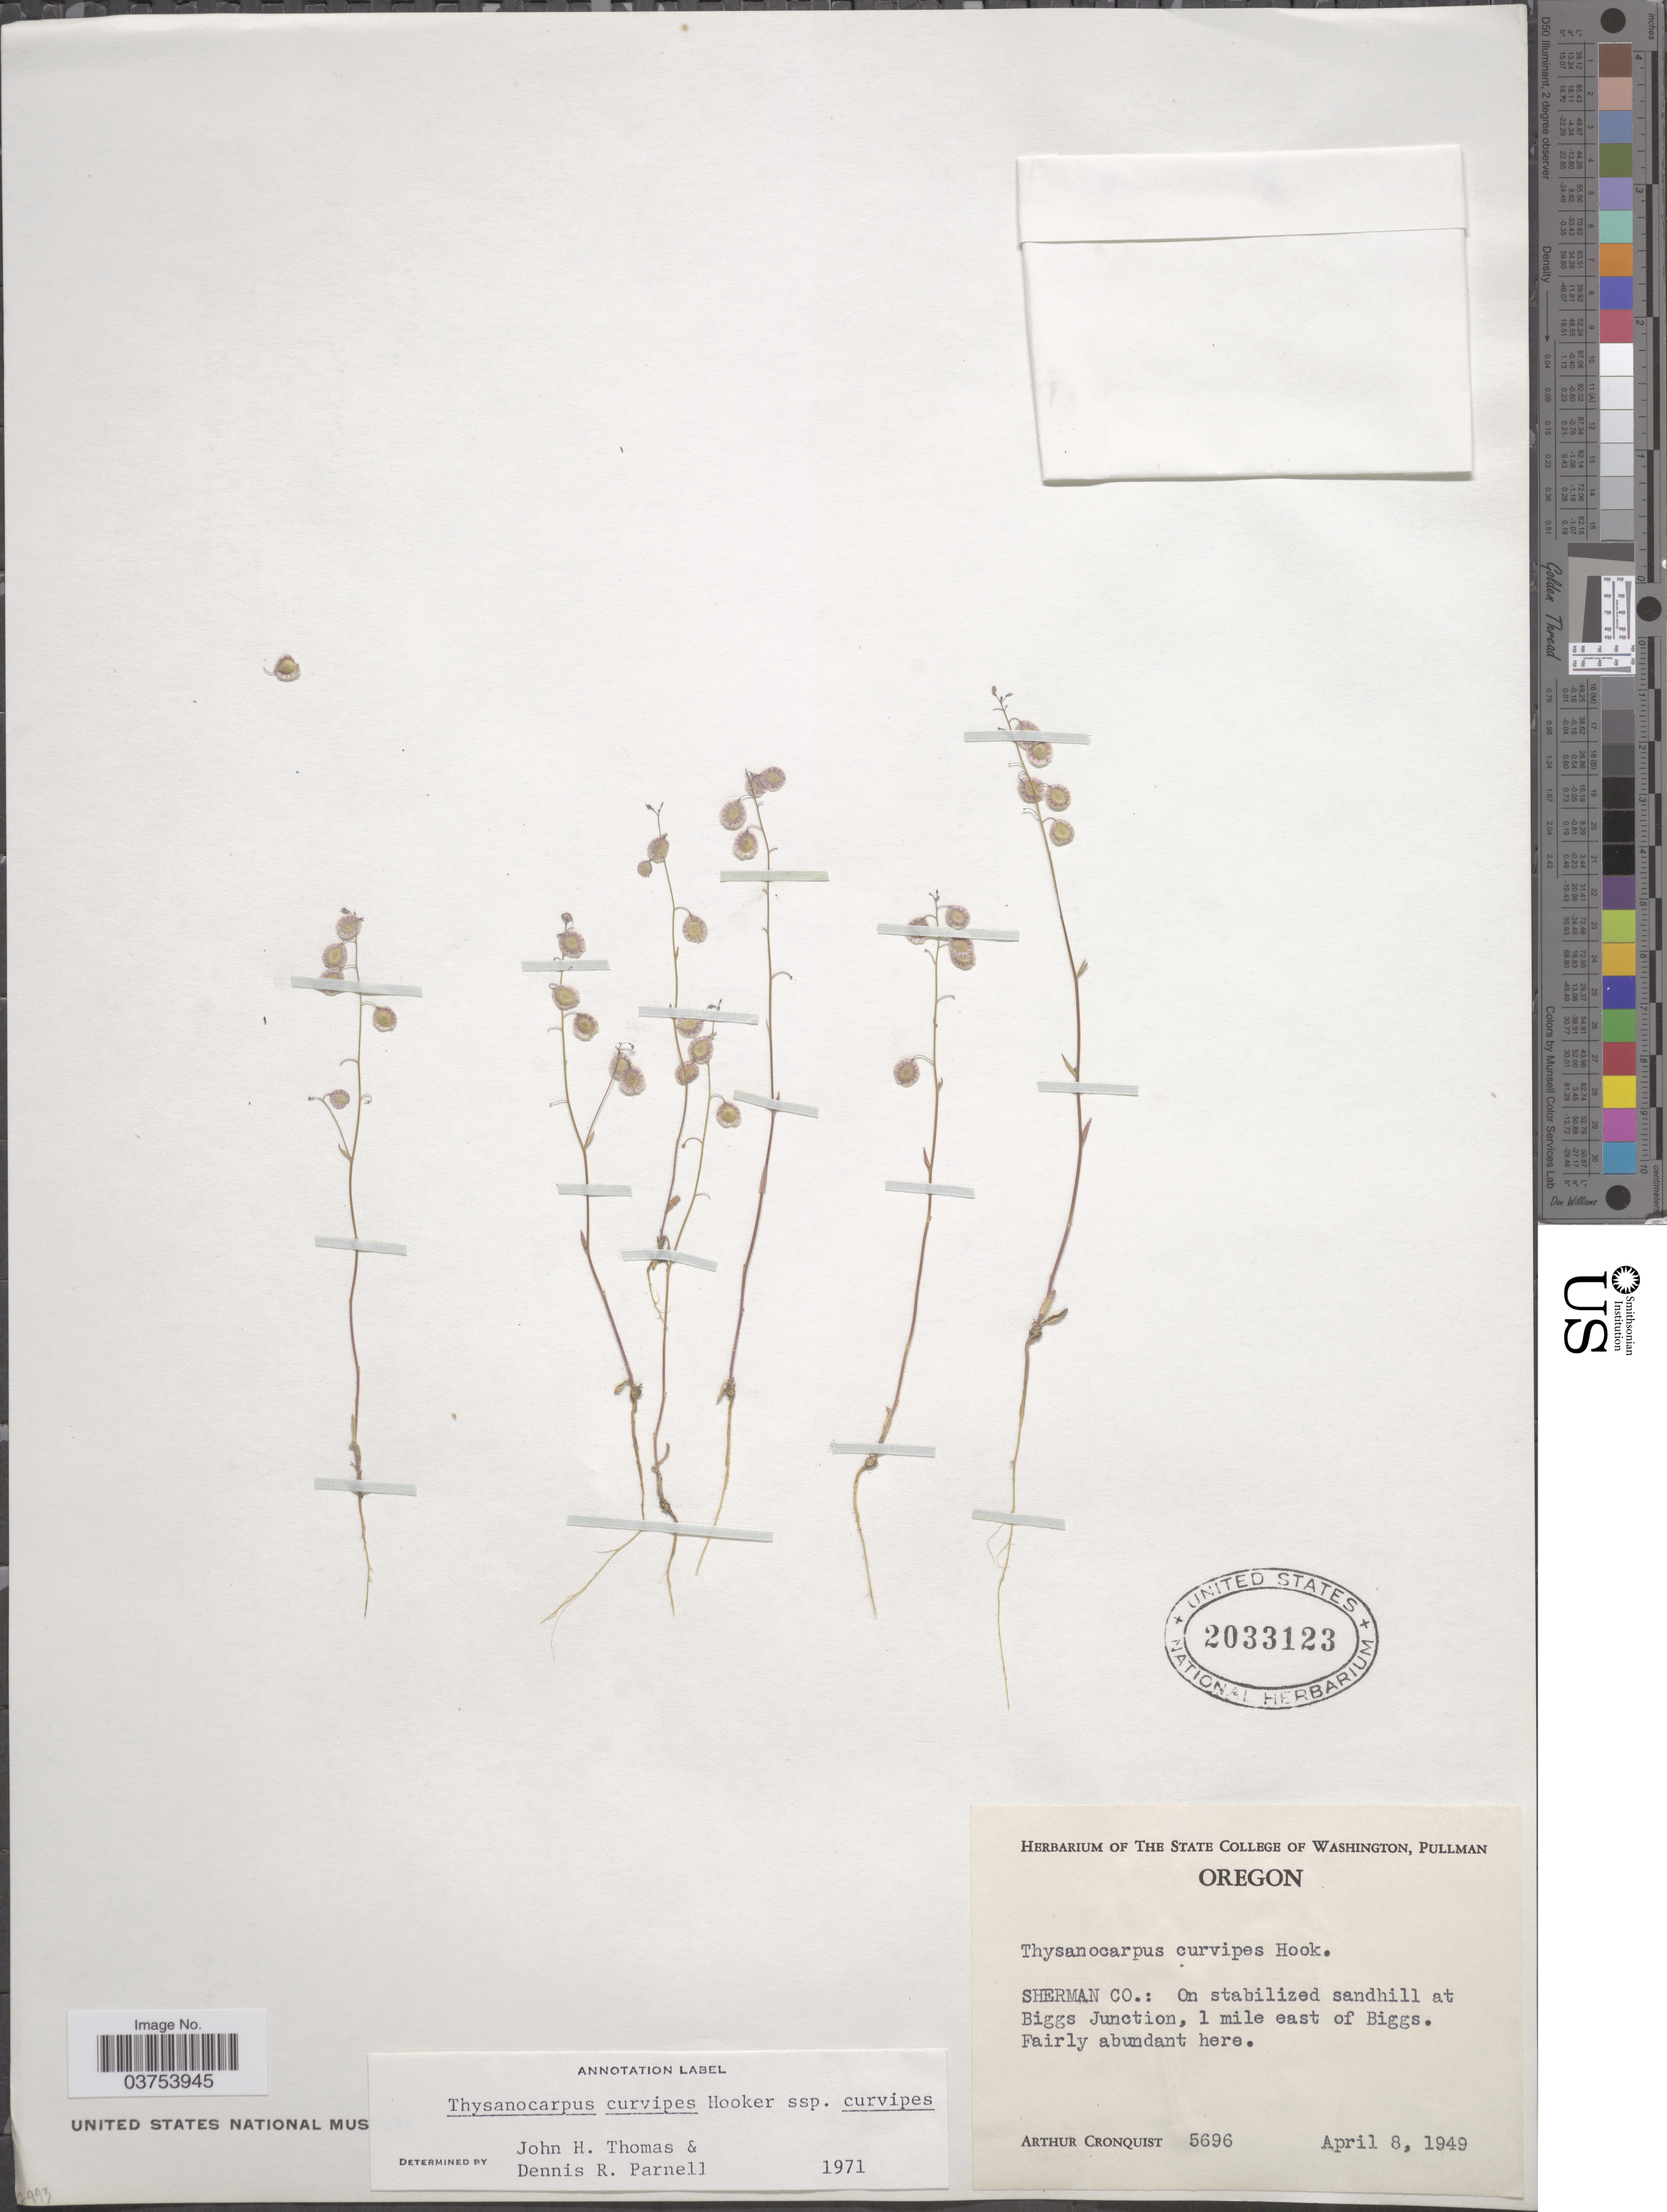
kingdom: Plantae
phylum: Tracheophyta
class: Magnoliopsida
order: Brassicales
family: Brassicaceae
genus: Thysanocarpus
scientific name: Thysanocarpus curvipes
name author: Hook.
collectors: A. J. Cronquist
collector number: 5696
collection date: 1949-04-08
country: United States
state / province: Oregon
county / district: Sherman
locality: Sherman Co.: On stabilized sandhill at Biggs Junction, 1 mile east of Biggs.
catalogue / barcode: US 2033123